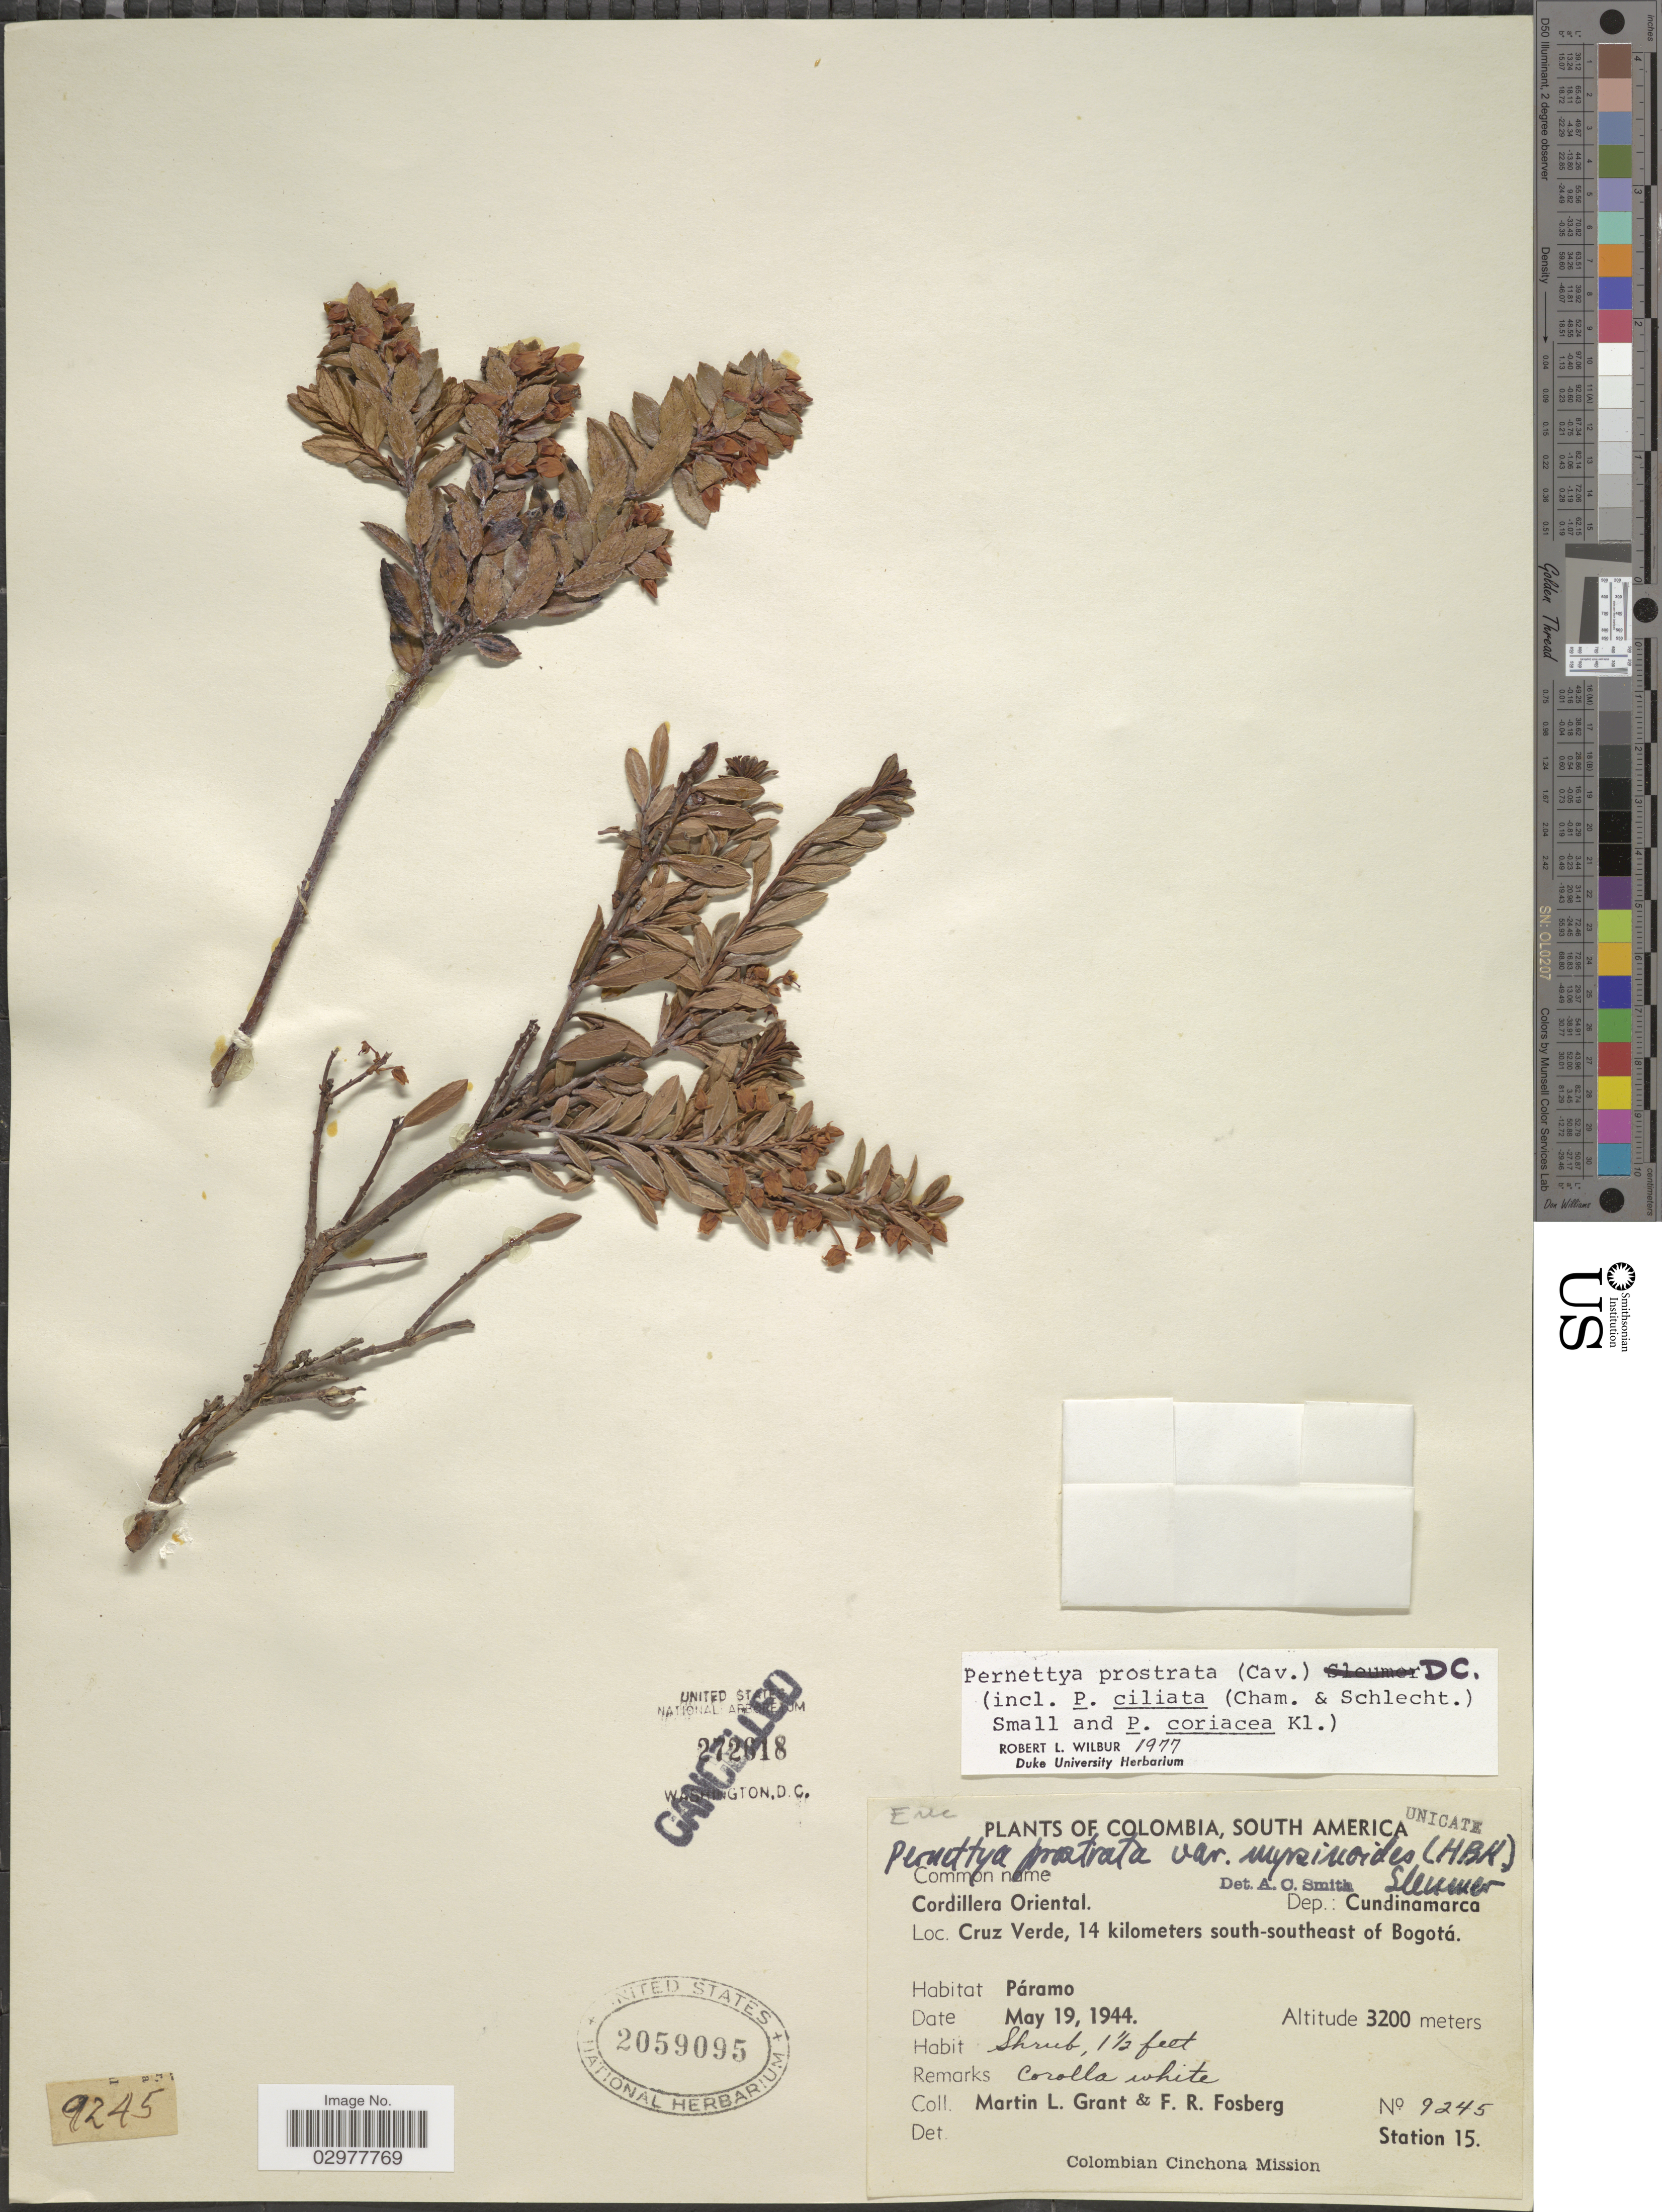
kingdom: Plantae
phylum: Tracheophyta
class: Magnoliopsida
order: Ericales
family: Ericaceae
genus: Pernettya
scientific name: Pernettya prostrata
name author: (Cav.) DC.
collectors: M. L. Grant & F. R. Fosberg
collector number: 9245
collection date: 1944-05-19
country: Colombia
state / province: Cundinamarca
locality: Cordillera Oriental, Dep.: Cundinamarca, Cruz Verde, 14 kilometers south-southeast of Bogotá, Station 15.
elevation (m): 3200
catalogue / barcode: US 2059095